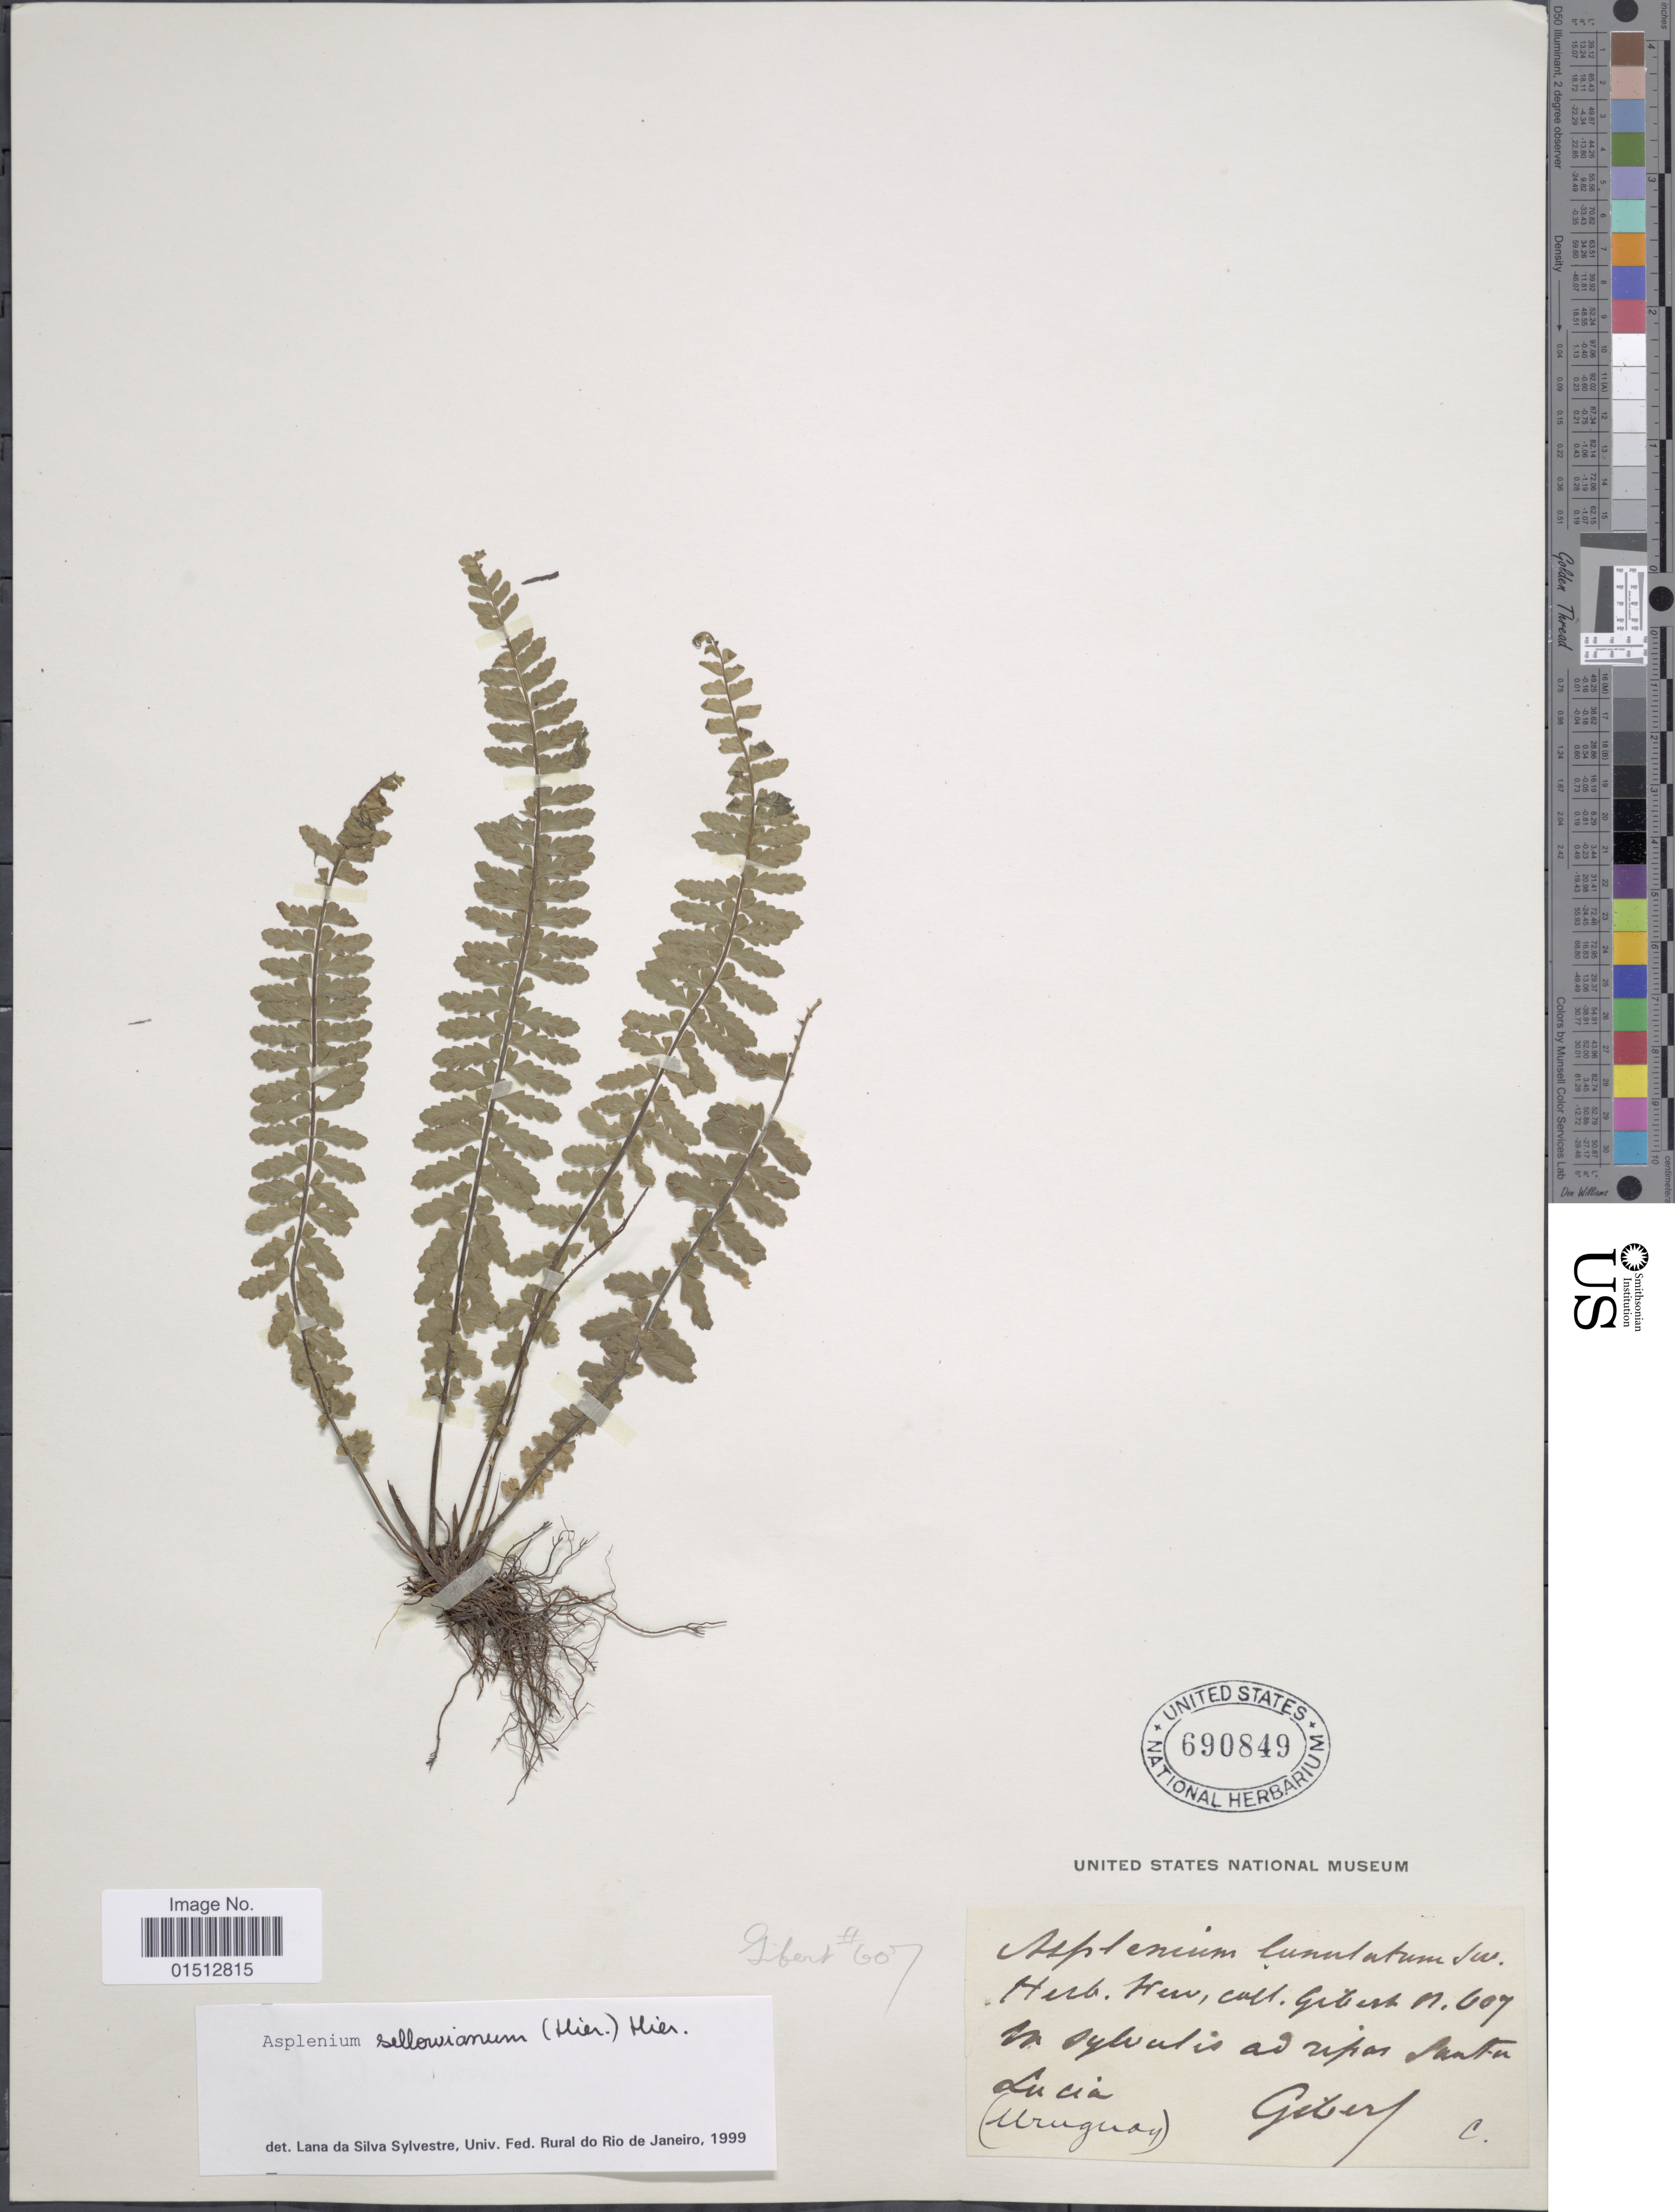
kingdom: Plantae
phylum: Tracheophyta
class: Polypodiopsida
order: Polypodiales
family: Aspleniaceae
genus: Asplenium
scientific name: Asplenium sellowianum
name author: (Hieron.) C. Presl ex Hieron.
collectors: Gibert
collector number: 607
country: Uruguay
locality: In sylvalis ad ripas Santa Lucia (Uruguay)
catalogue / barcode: US 690849